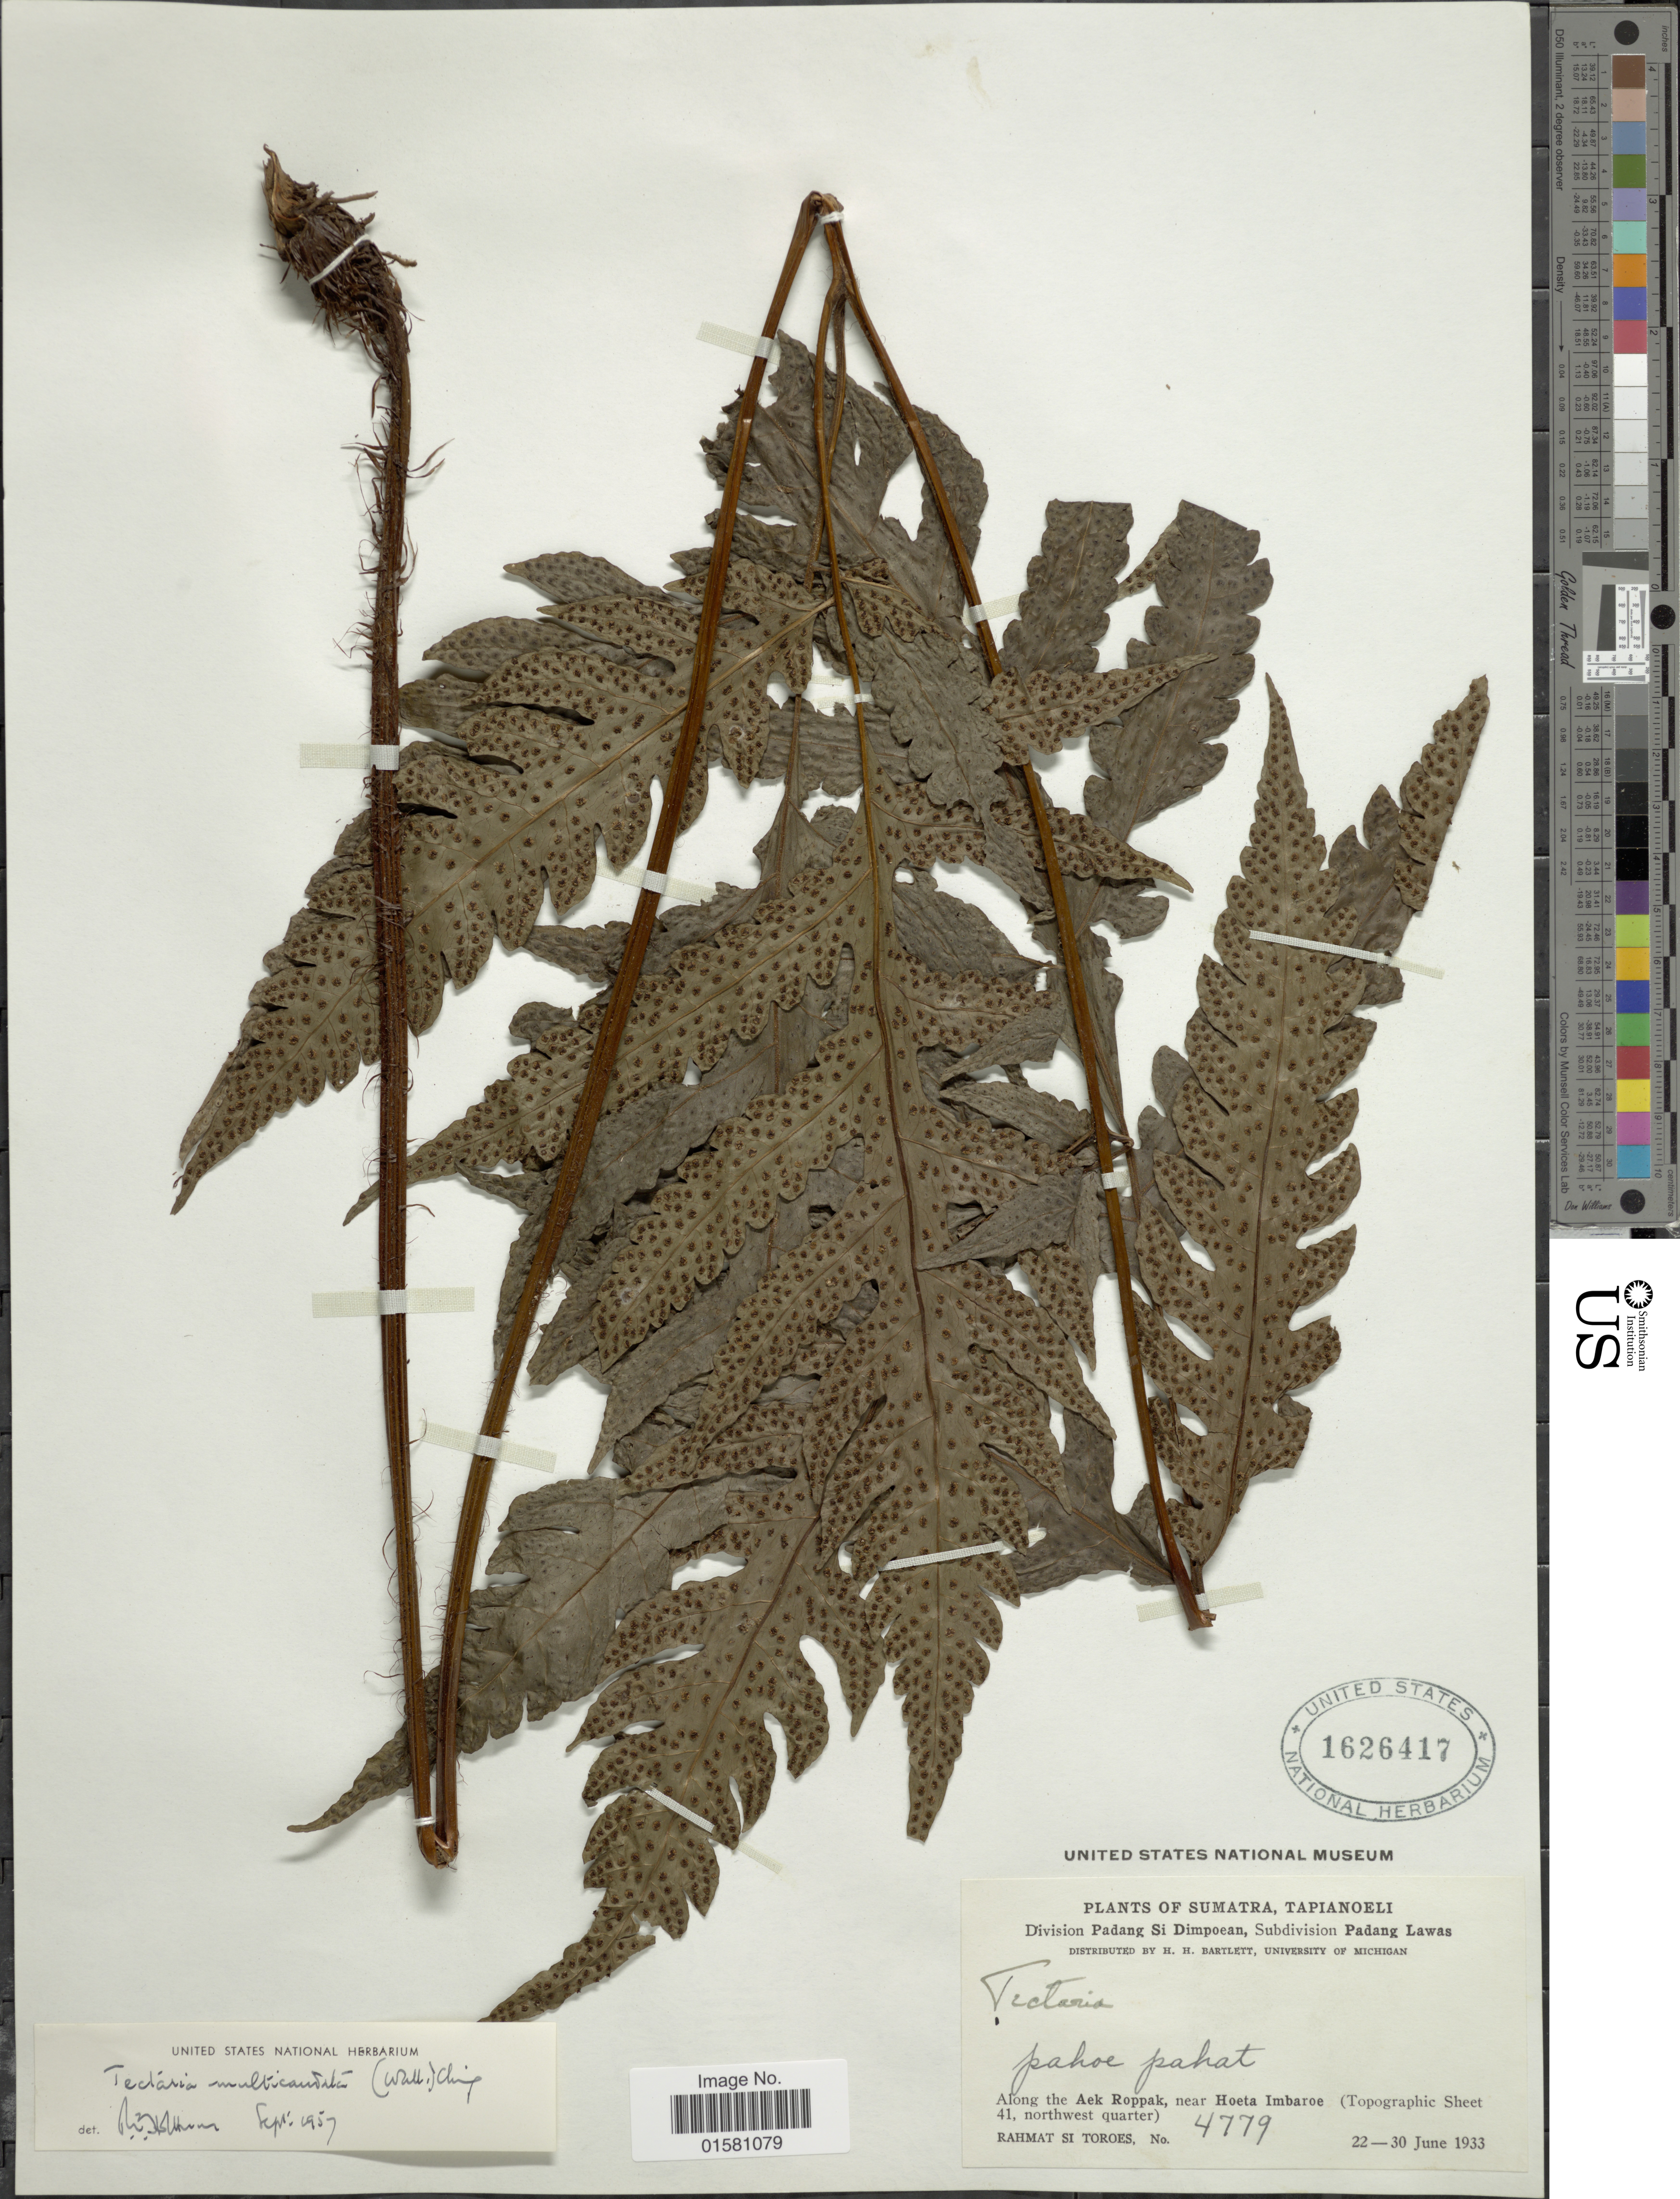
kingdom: Plantae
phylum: Tracheophyta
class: Polypodiopsida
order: Polypodiales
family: Tectariaceae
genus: Tectaria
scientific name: Tectaria griffithii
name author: (Baker) C. Chr.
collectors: Rahmat Si Boeea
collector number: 4779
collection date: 1933-06-22/1933-06-30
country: Indonesia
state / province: Sumatra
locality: Tapianoeli. Along the Aek Roppak, near Hoeta Imbaroe (Topographic Sheet 41, northwest quarter)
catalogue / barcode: US 1626417